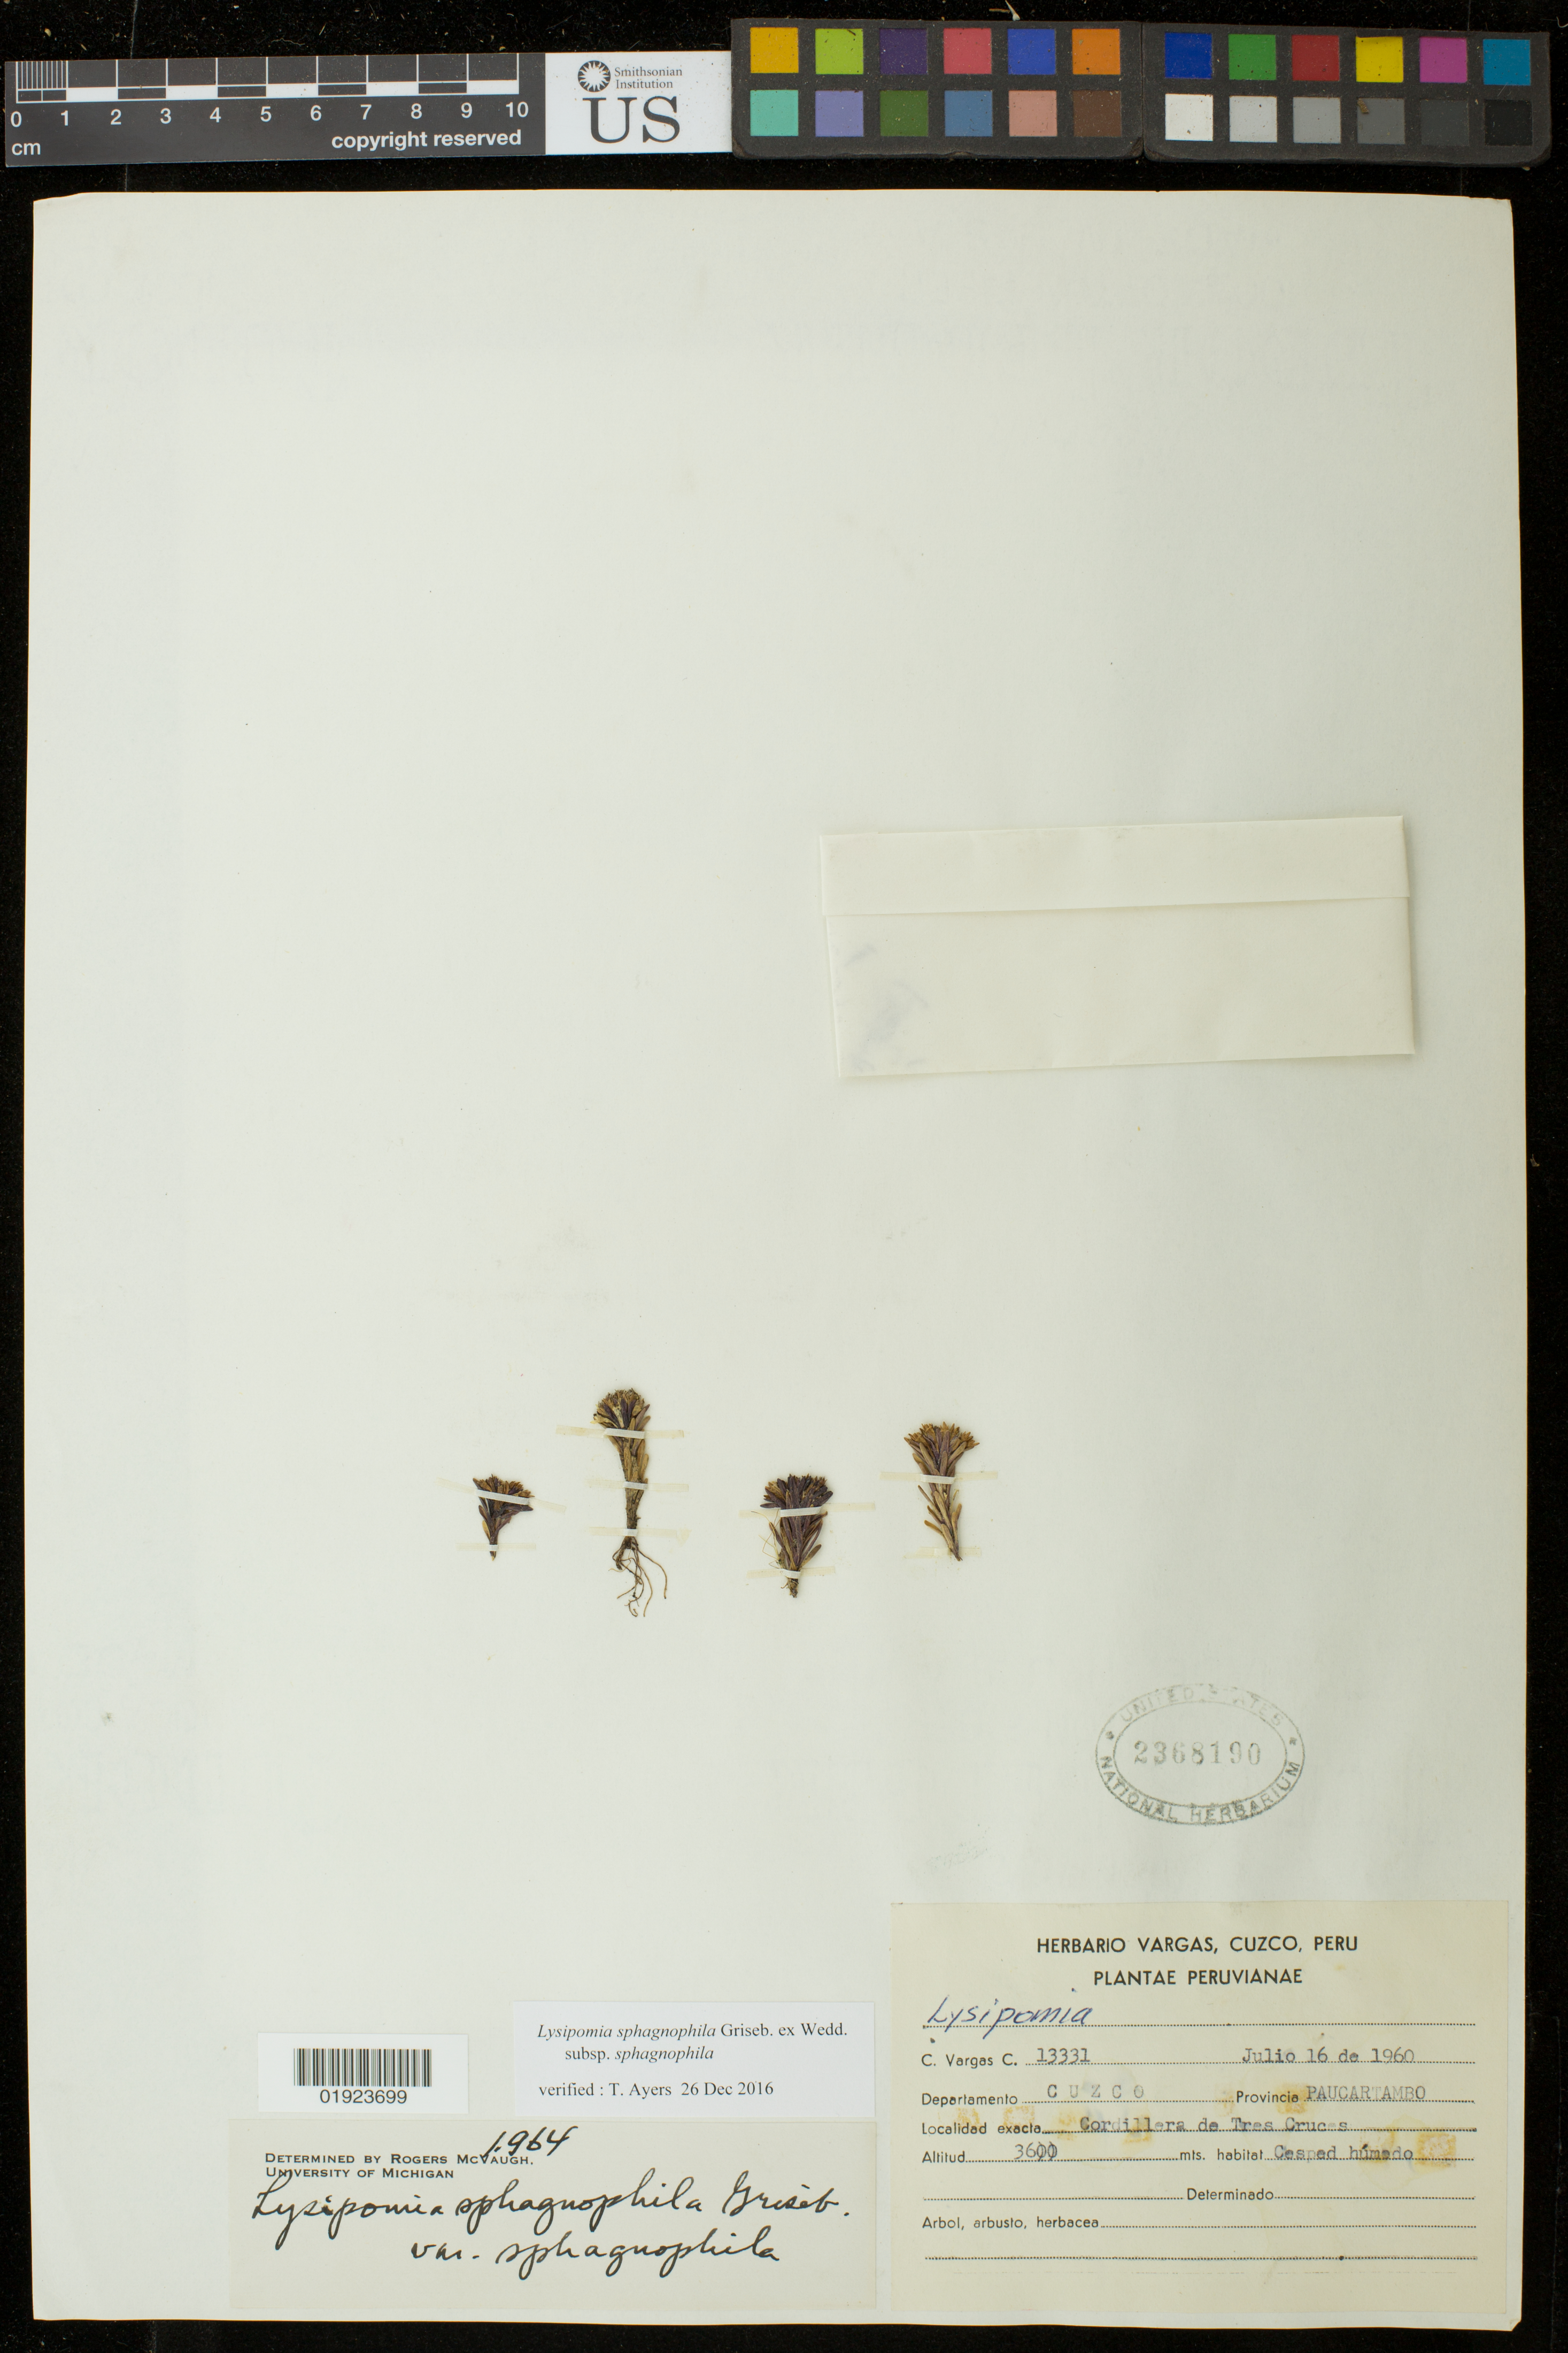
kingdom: Plantae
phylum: Tracheophyta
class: Magnoliopsida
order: Asterales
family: Campanulaceae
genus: Lysipomia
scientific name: Lysipomia sphagnophila subsp. sphagnophila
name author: Griseb. ex Wedd.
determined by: Ayers, T.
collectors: C. Vargas C.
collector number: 13331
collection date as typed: Julio 16 de 1960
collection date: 1960-07-16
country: Peru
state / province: Cusco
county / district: Paucartambo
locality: Cordillera de Tres Cruces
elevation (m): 3600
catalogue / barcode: US 2368190